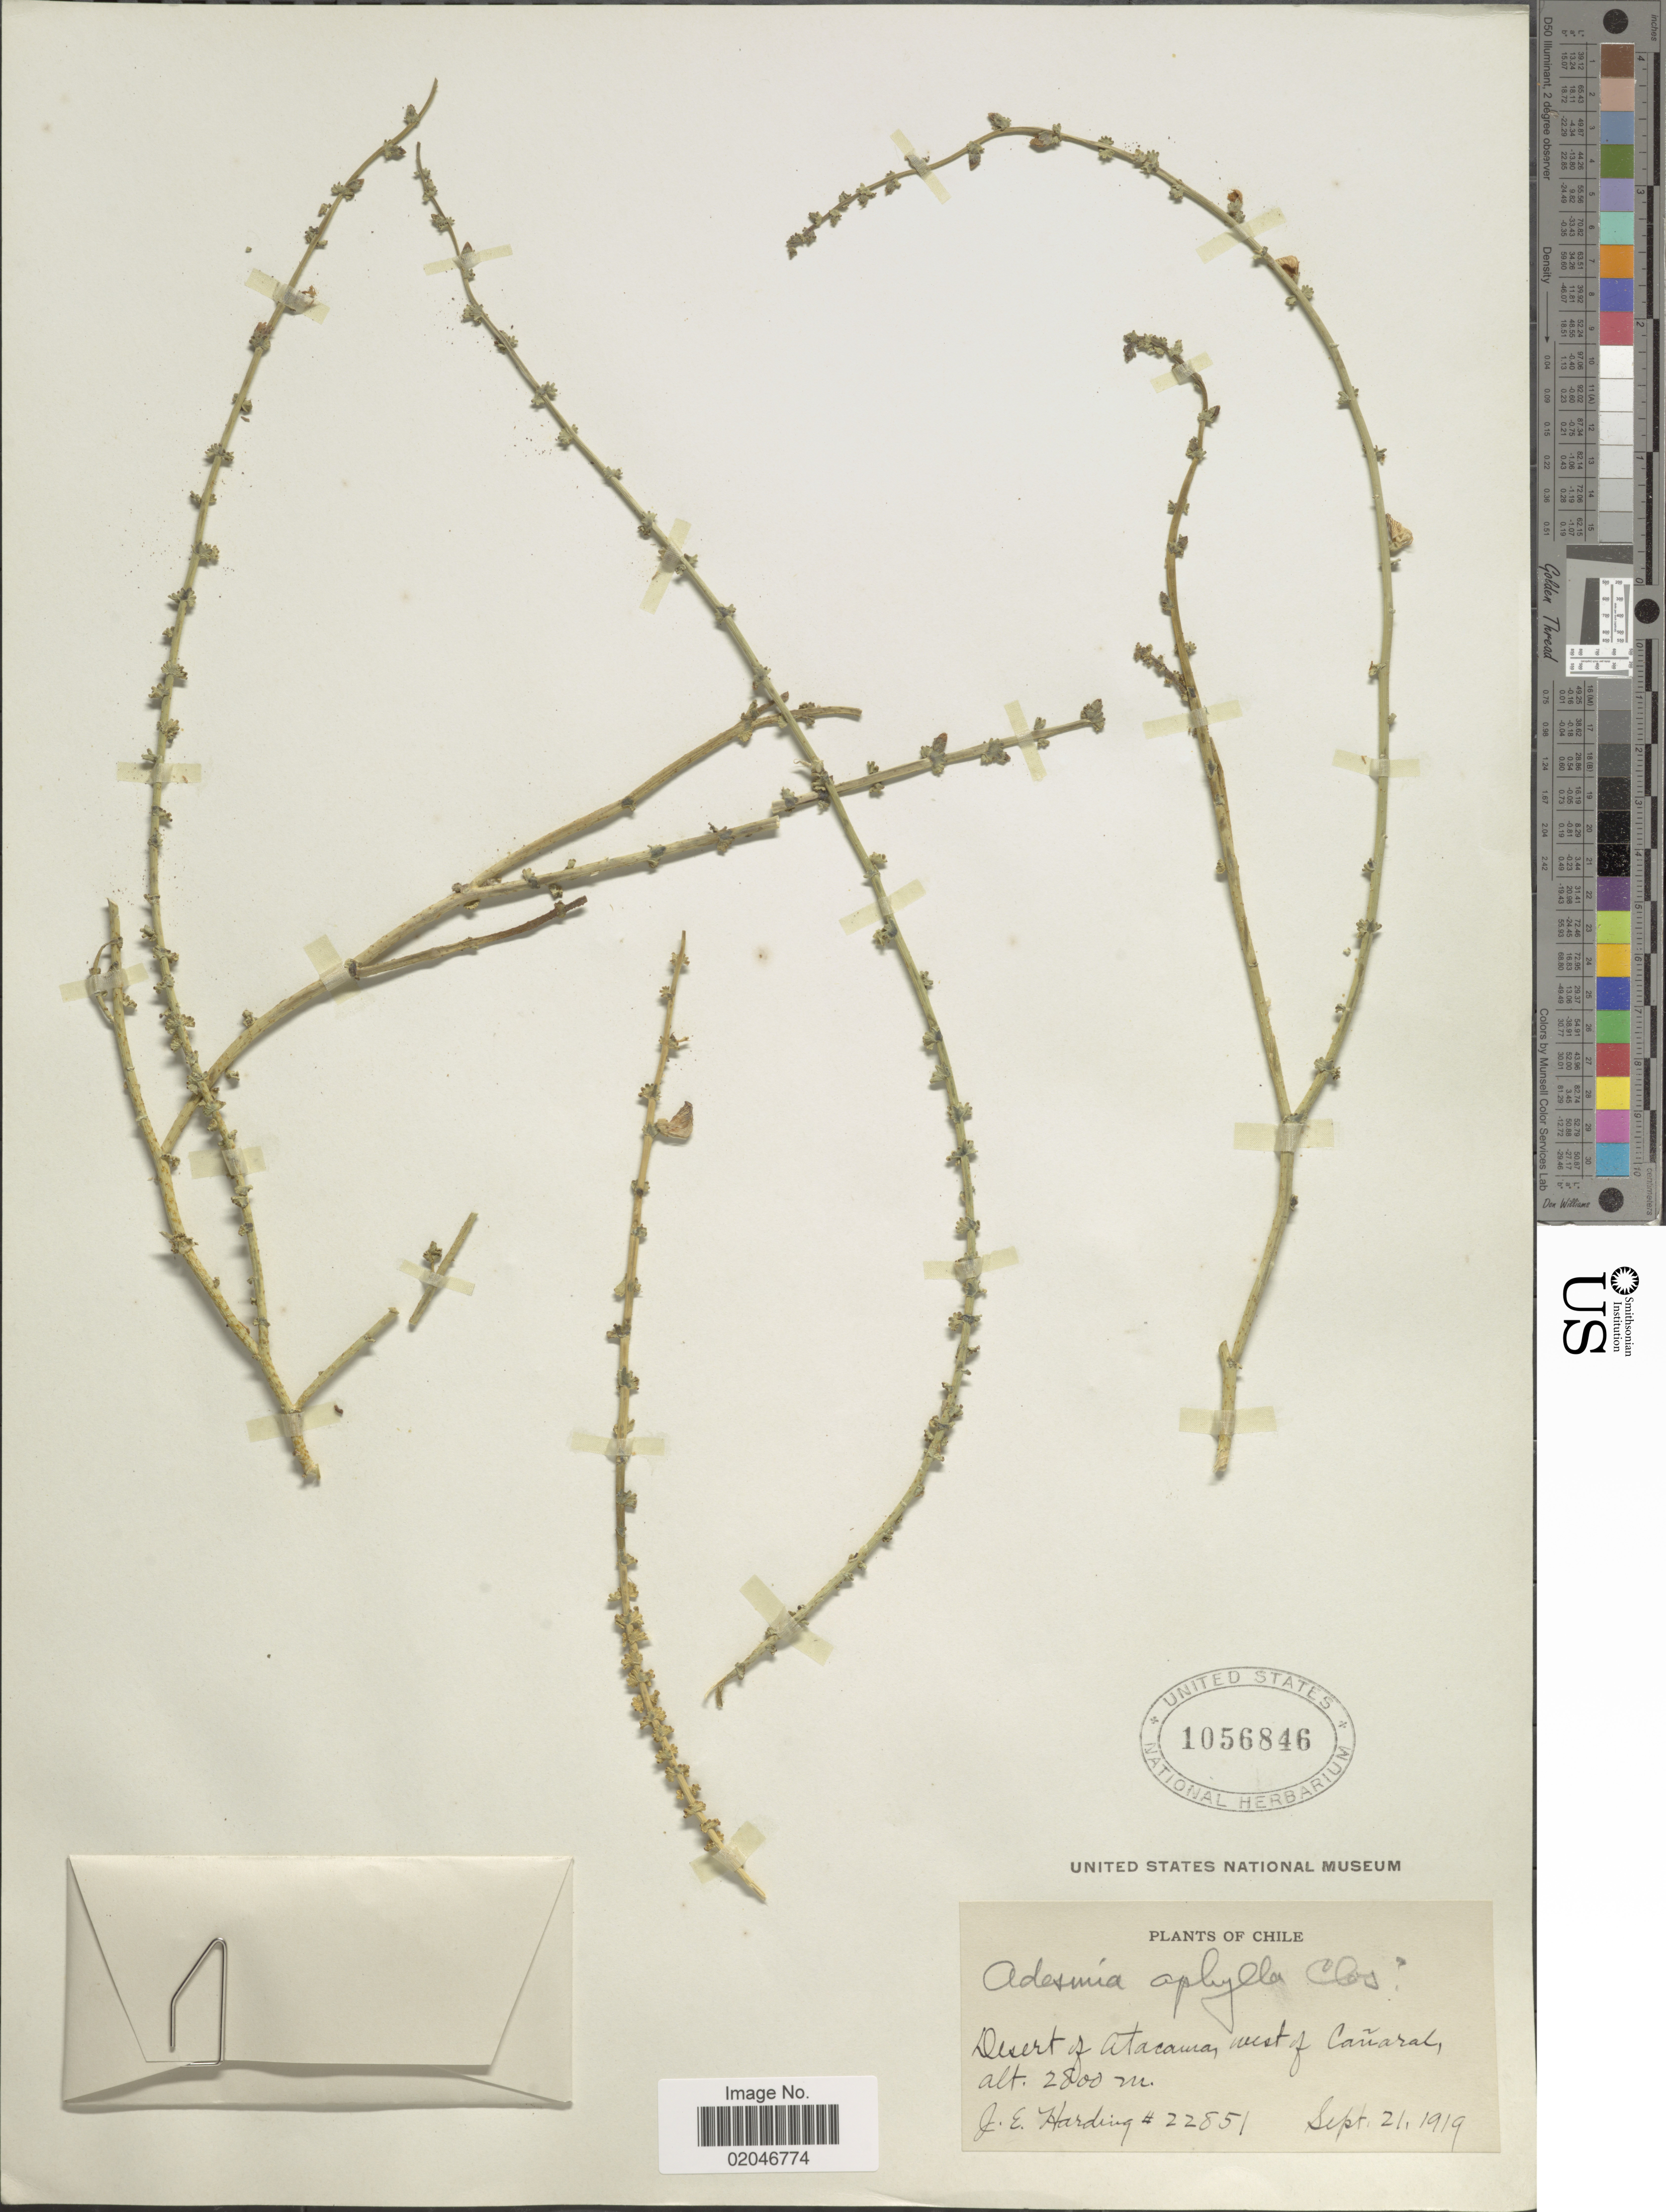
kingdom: Plantae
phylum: Tracheophyta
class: Magnoliopsida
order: Fabales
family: Fabaceae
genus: Adesmia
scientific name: Adesmia aphylla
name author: Clos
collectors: J. Harding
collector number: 22851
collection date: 1919-09-21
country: Chile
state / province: Atacama (III)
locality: Desert of Atacama, west of Canaral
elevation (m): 2800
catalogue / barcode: US 1056846